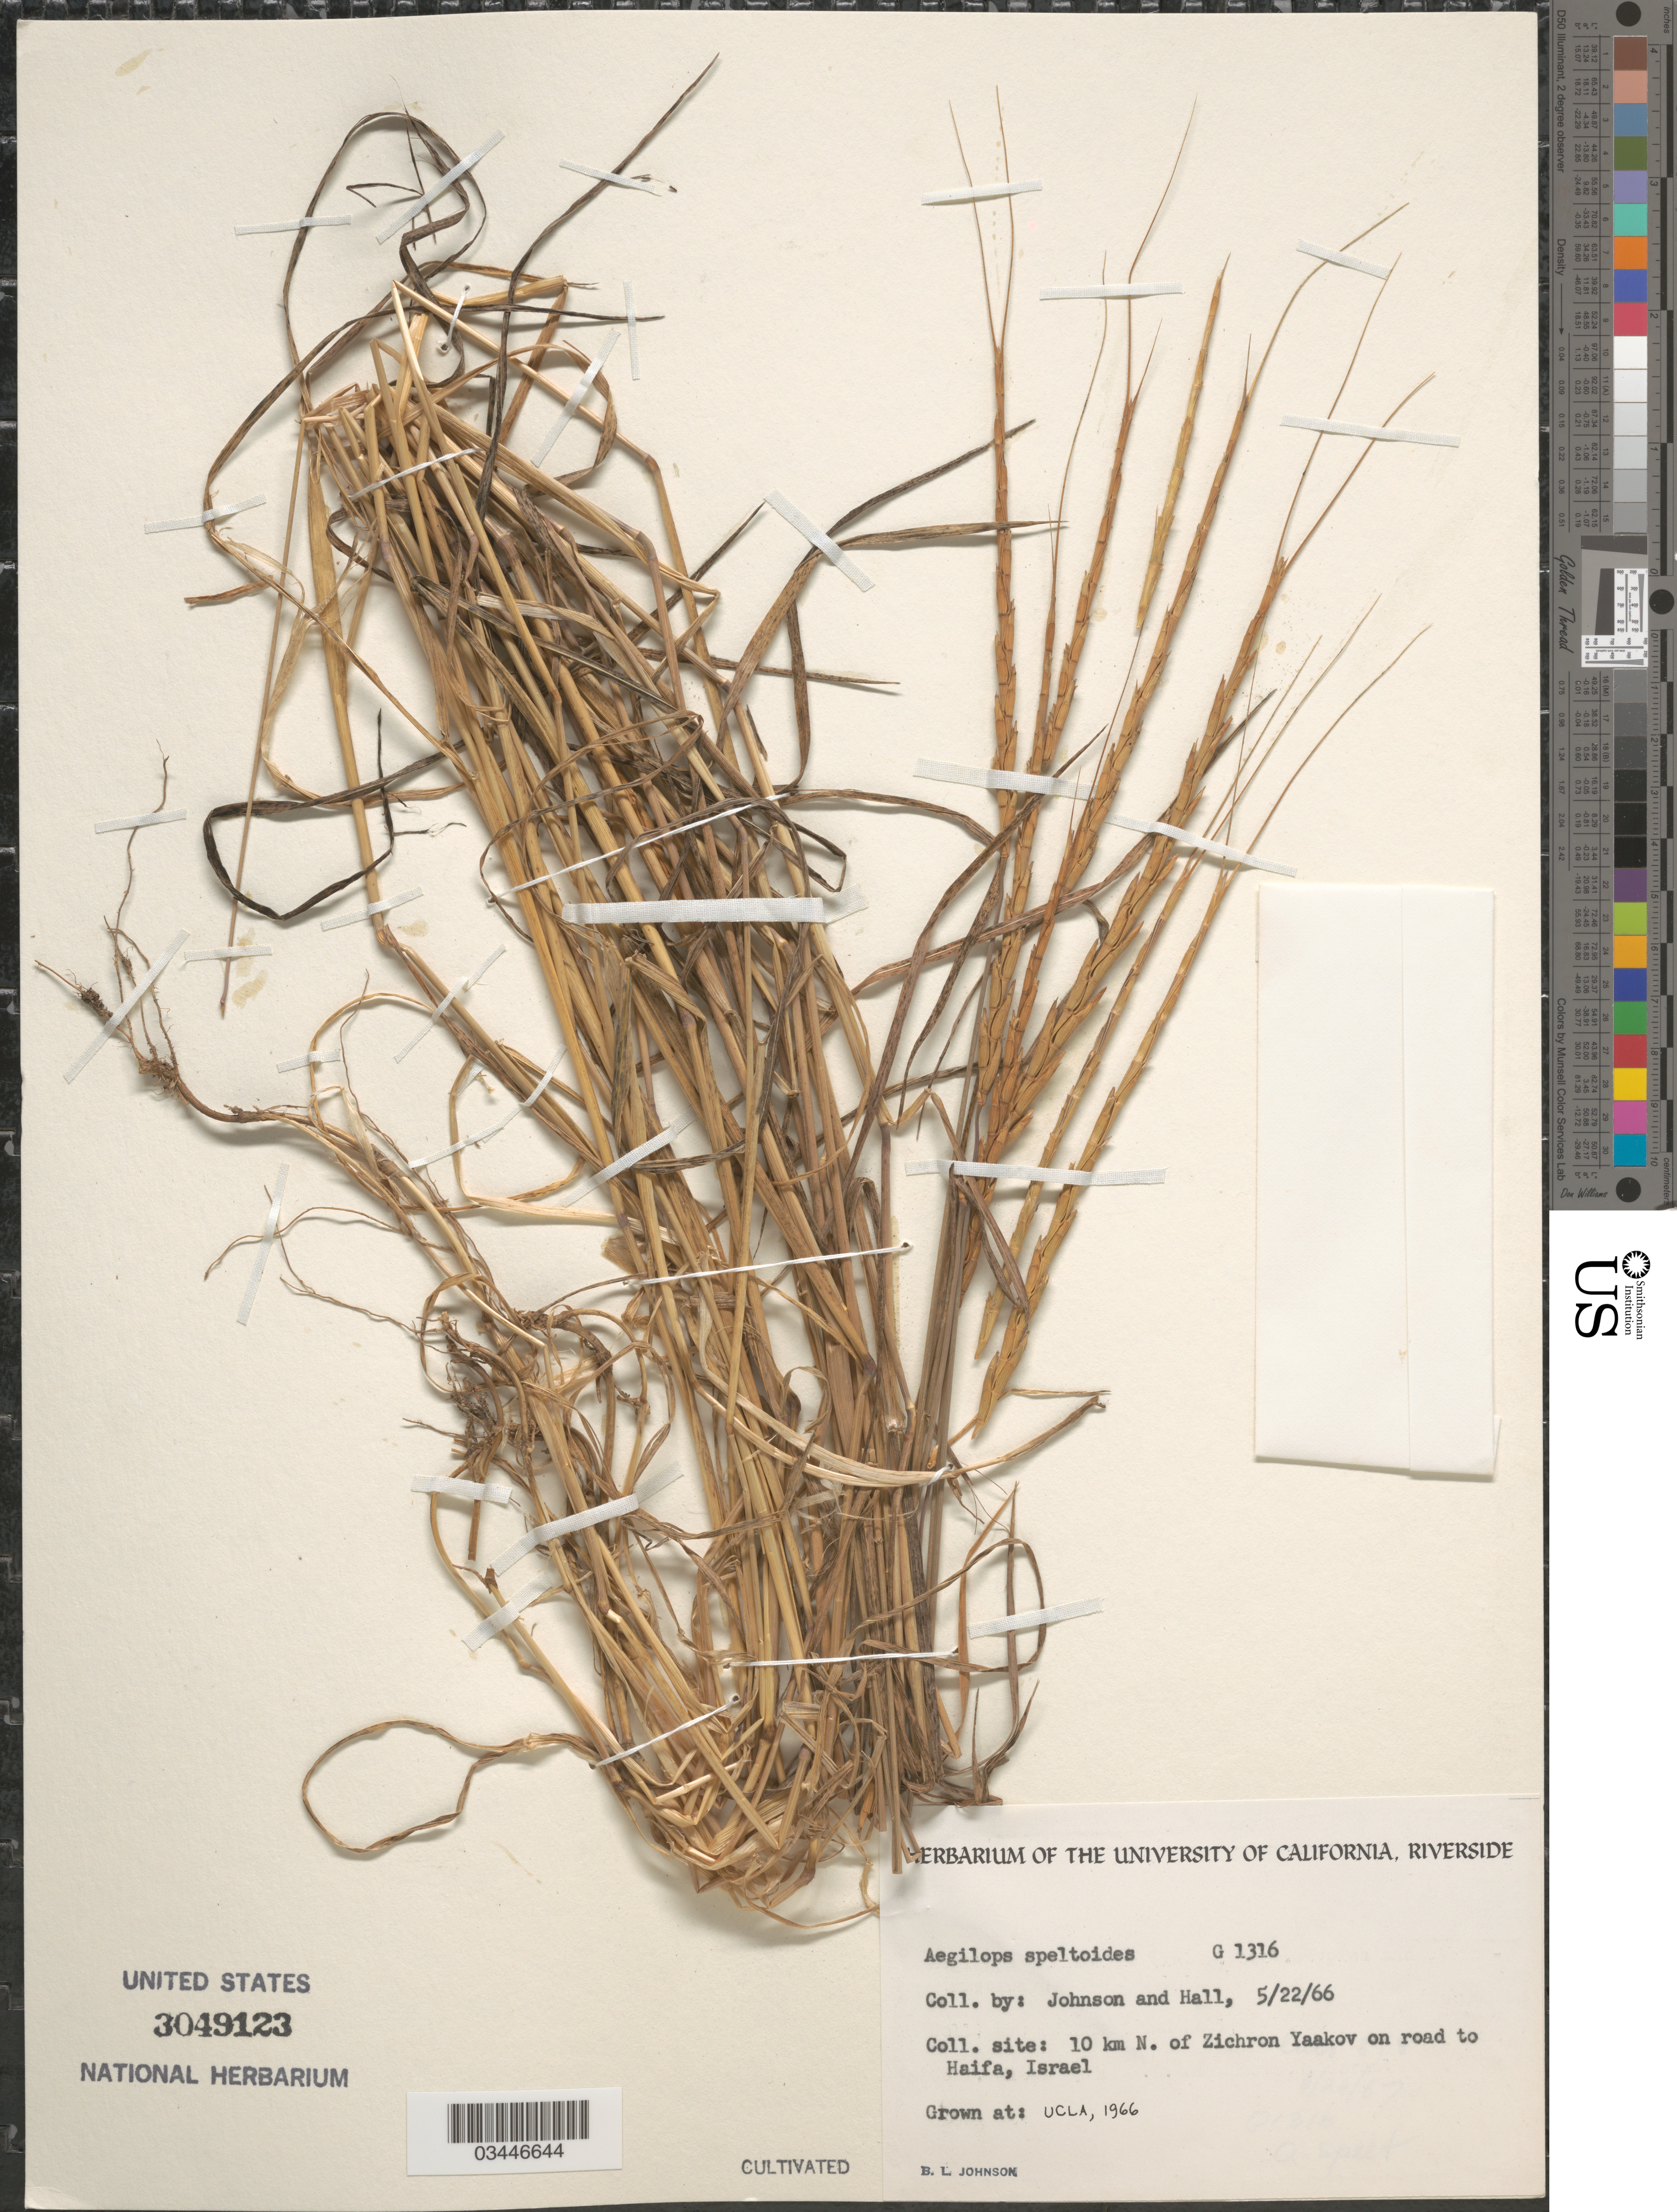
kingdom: Plantae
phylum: Tracheophyta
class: Liliopsida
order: Poales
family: Poaceae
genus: Aegilops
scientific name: Aegilops speltoides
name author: Tausch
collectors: B. Johnson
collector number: G1316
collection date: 1966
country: United States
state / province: California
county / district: Los Angeles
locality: UCLA.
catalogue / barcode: US 3049123